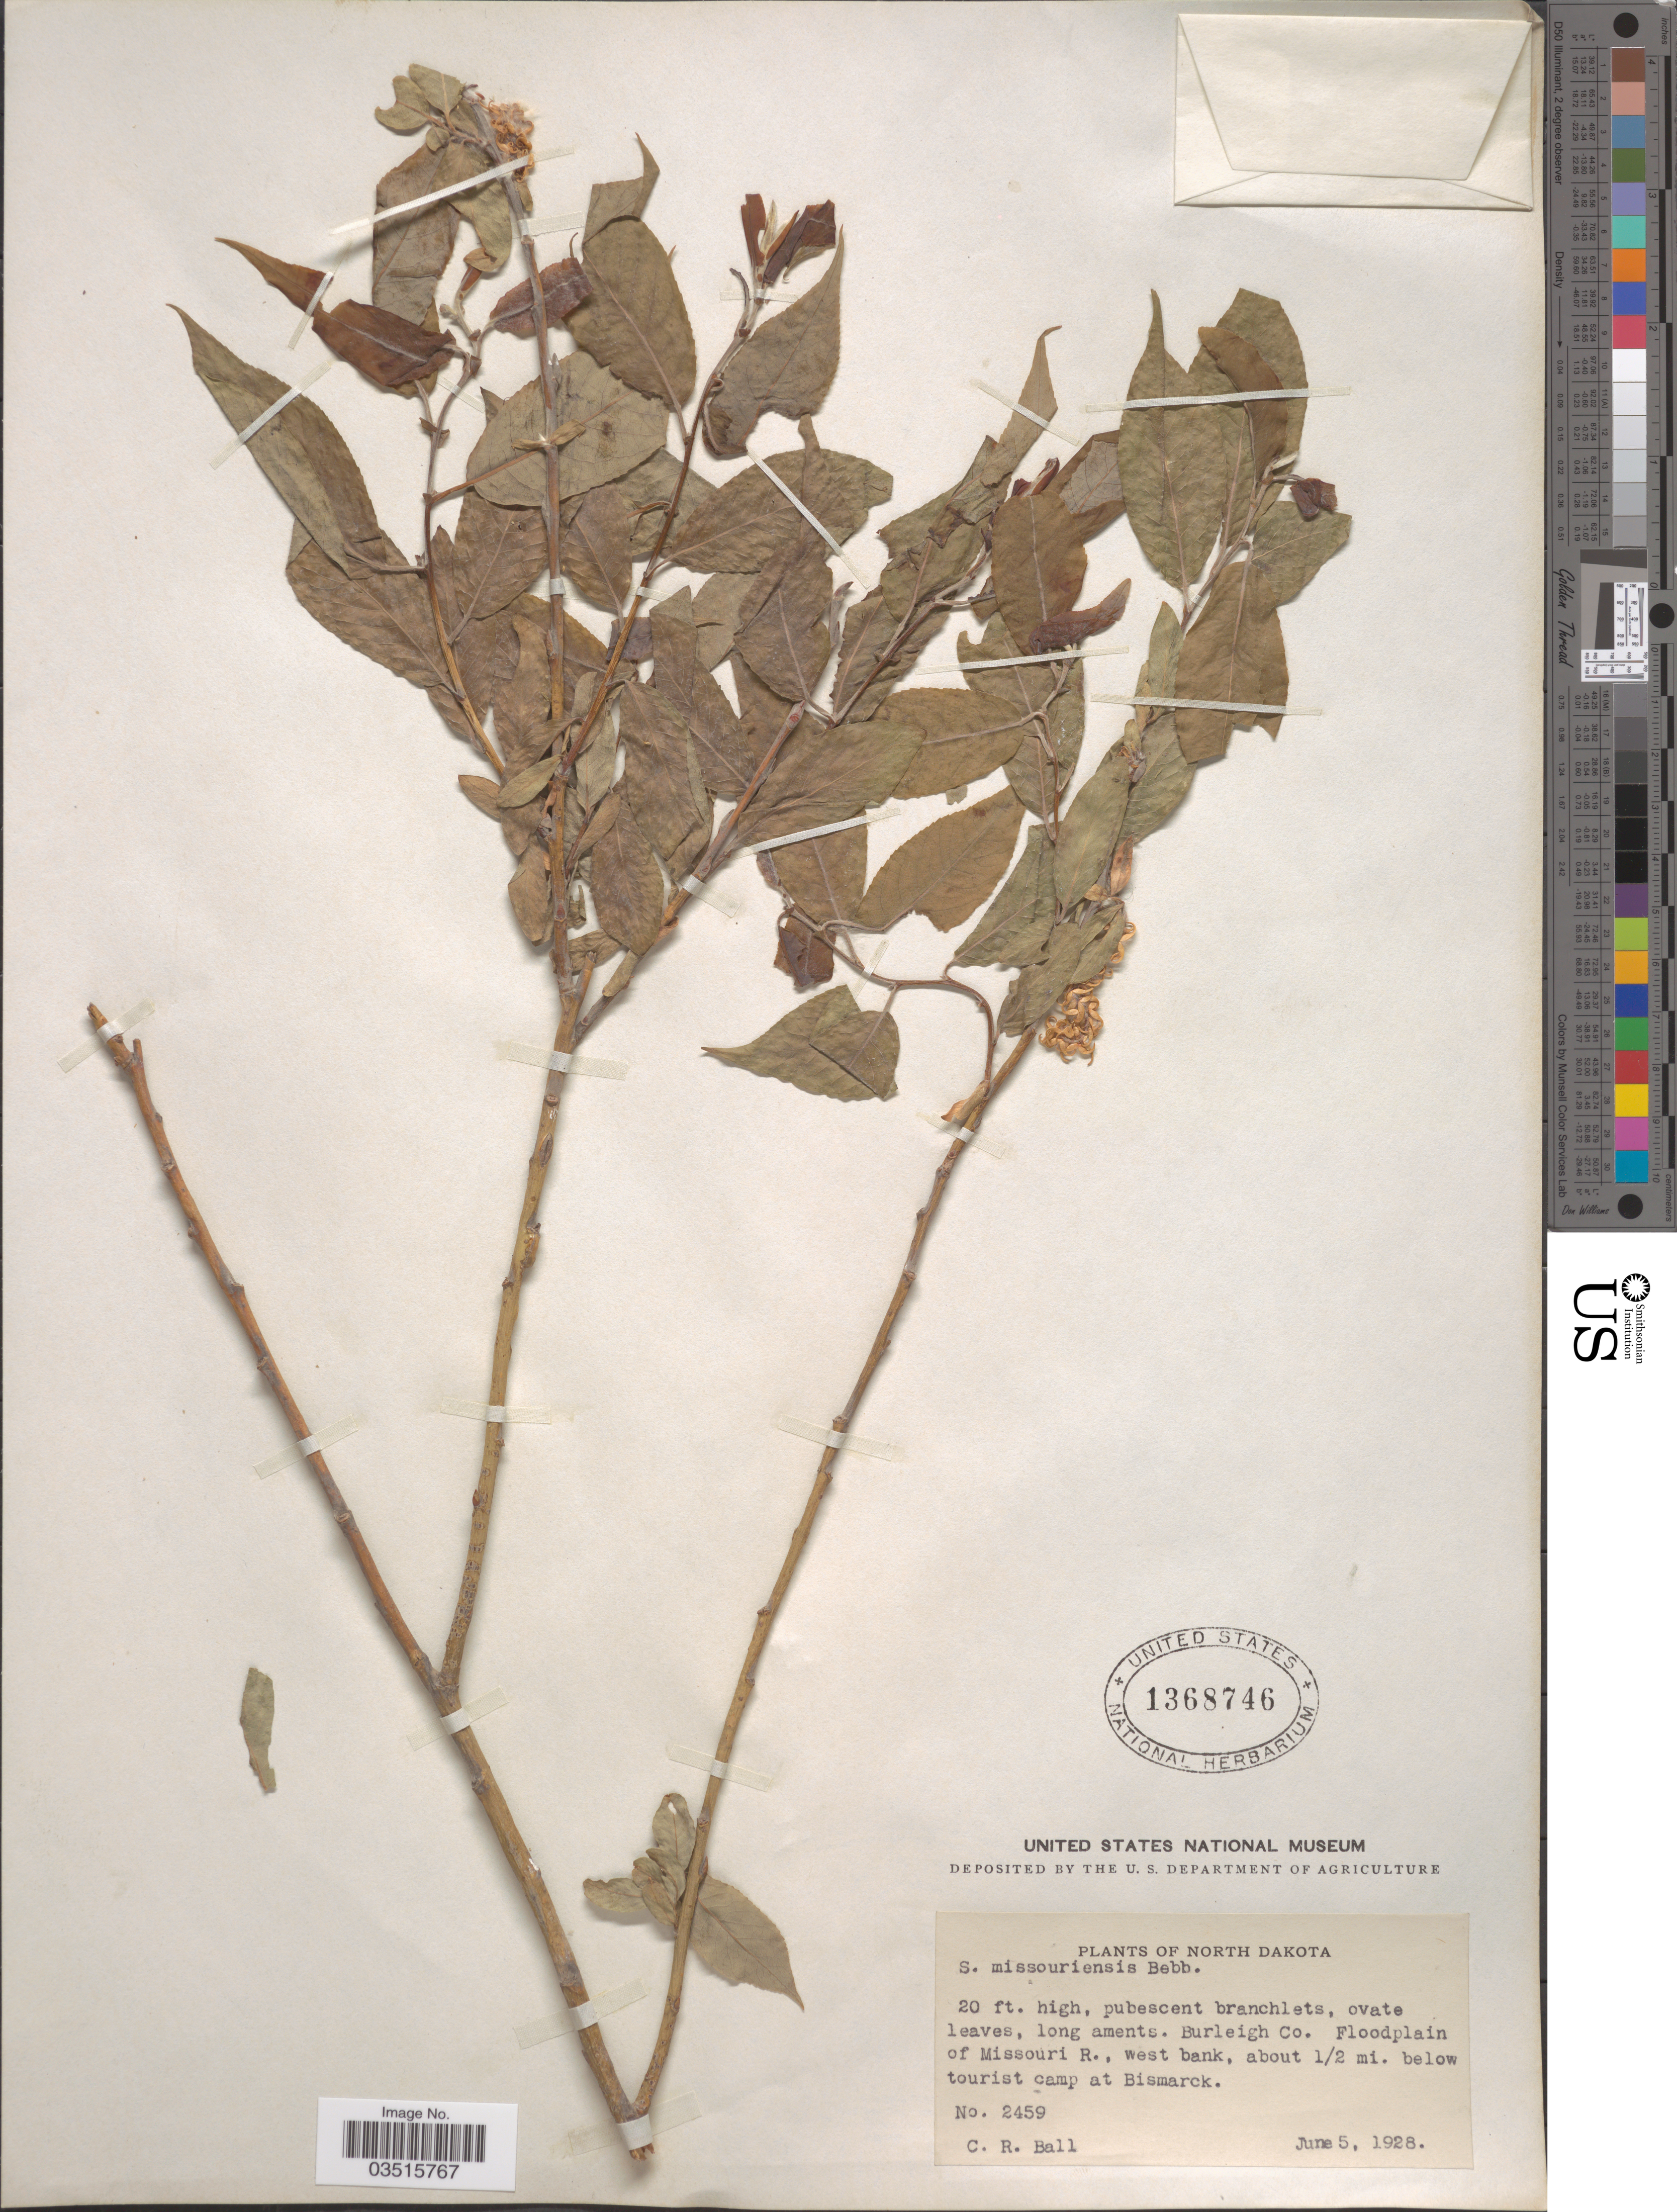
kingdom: Plantae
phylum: Tracheophyta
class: Magnoliopsida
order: Malpighiales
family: Salicaceae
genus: Salix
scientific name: Salix missouriensis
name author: Bebb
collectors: C. R. Ball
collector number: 2459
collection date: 1928-06-05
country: United States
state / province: North Dakota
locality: Burleigh Co. Floodplain of Missouri R., west bank, about ½ mi. below tourist camp at Bismarck.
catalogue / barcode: US 1368746